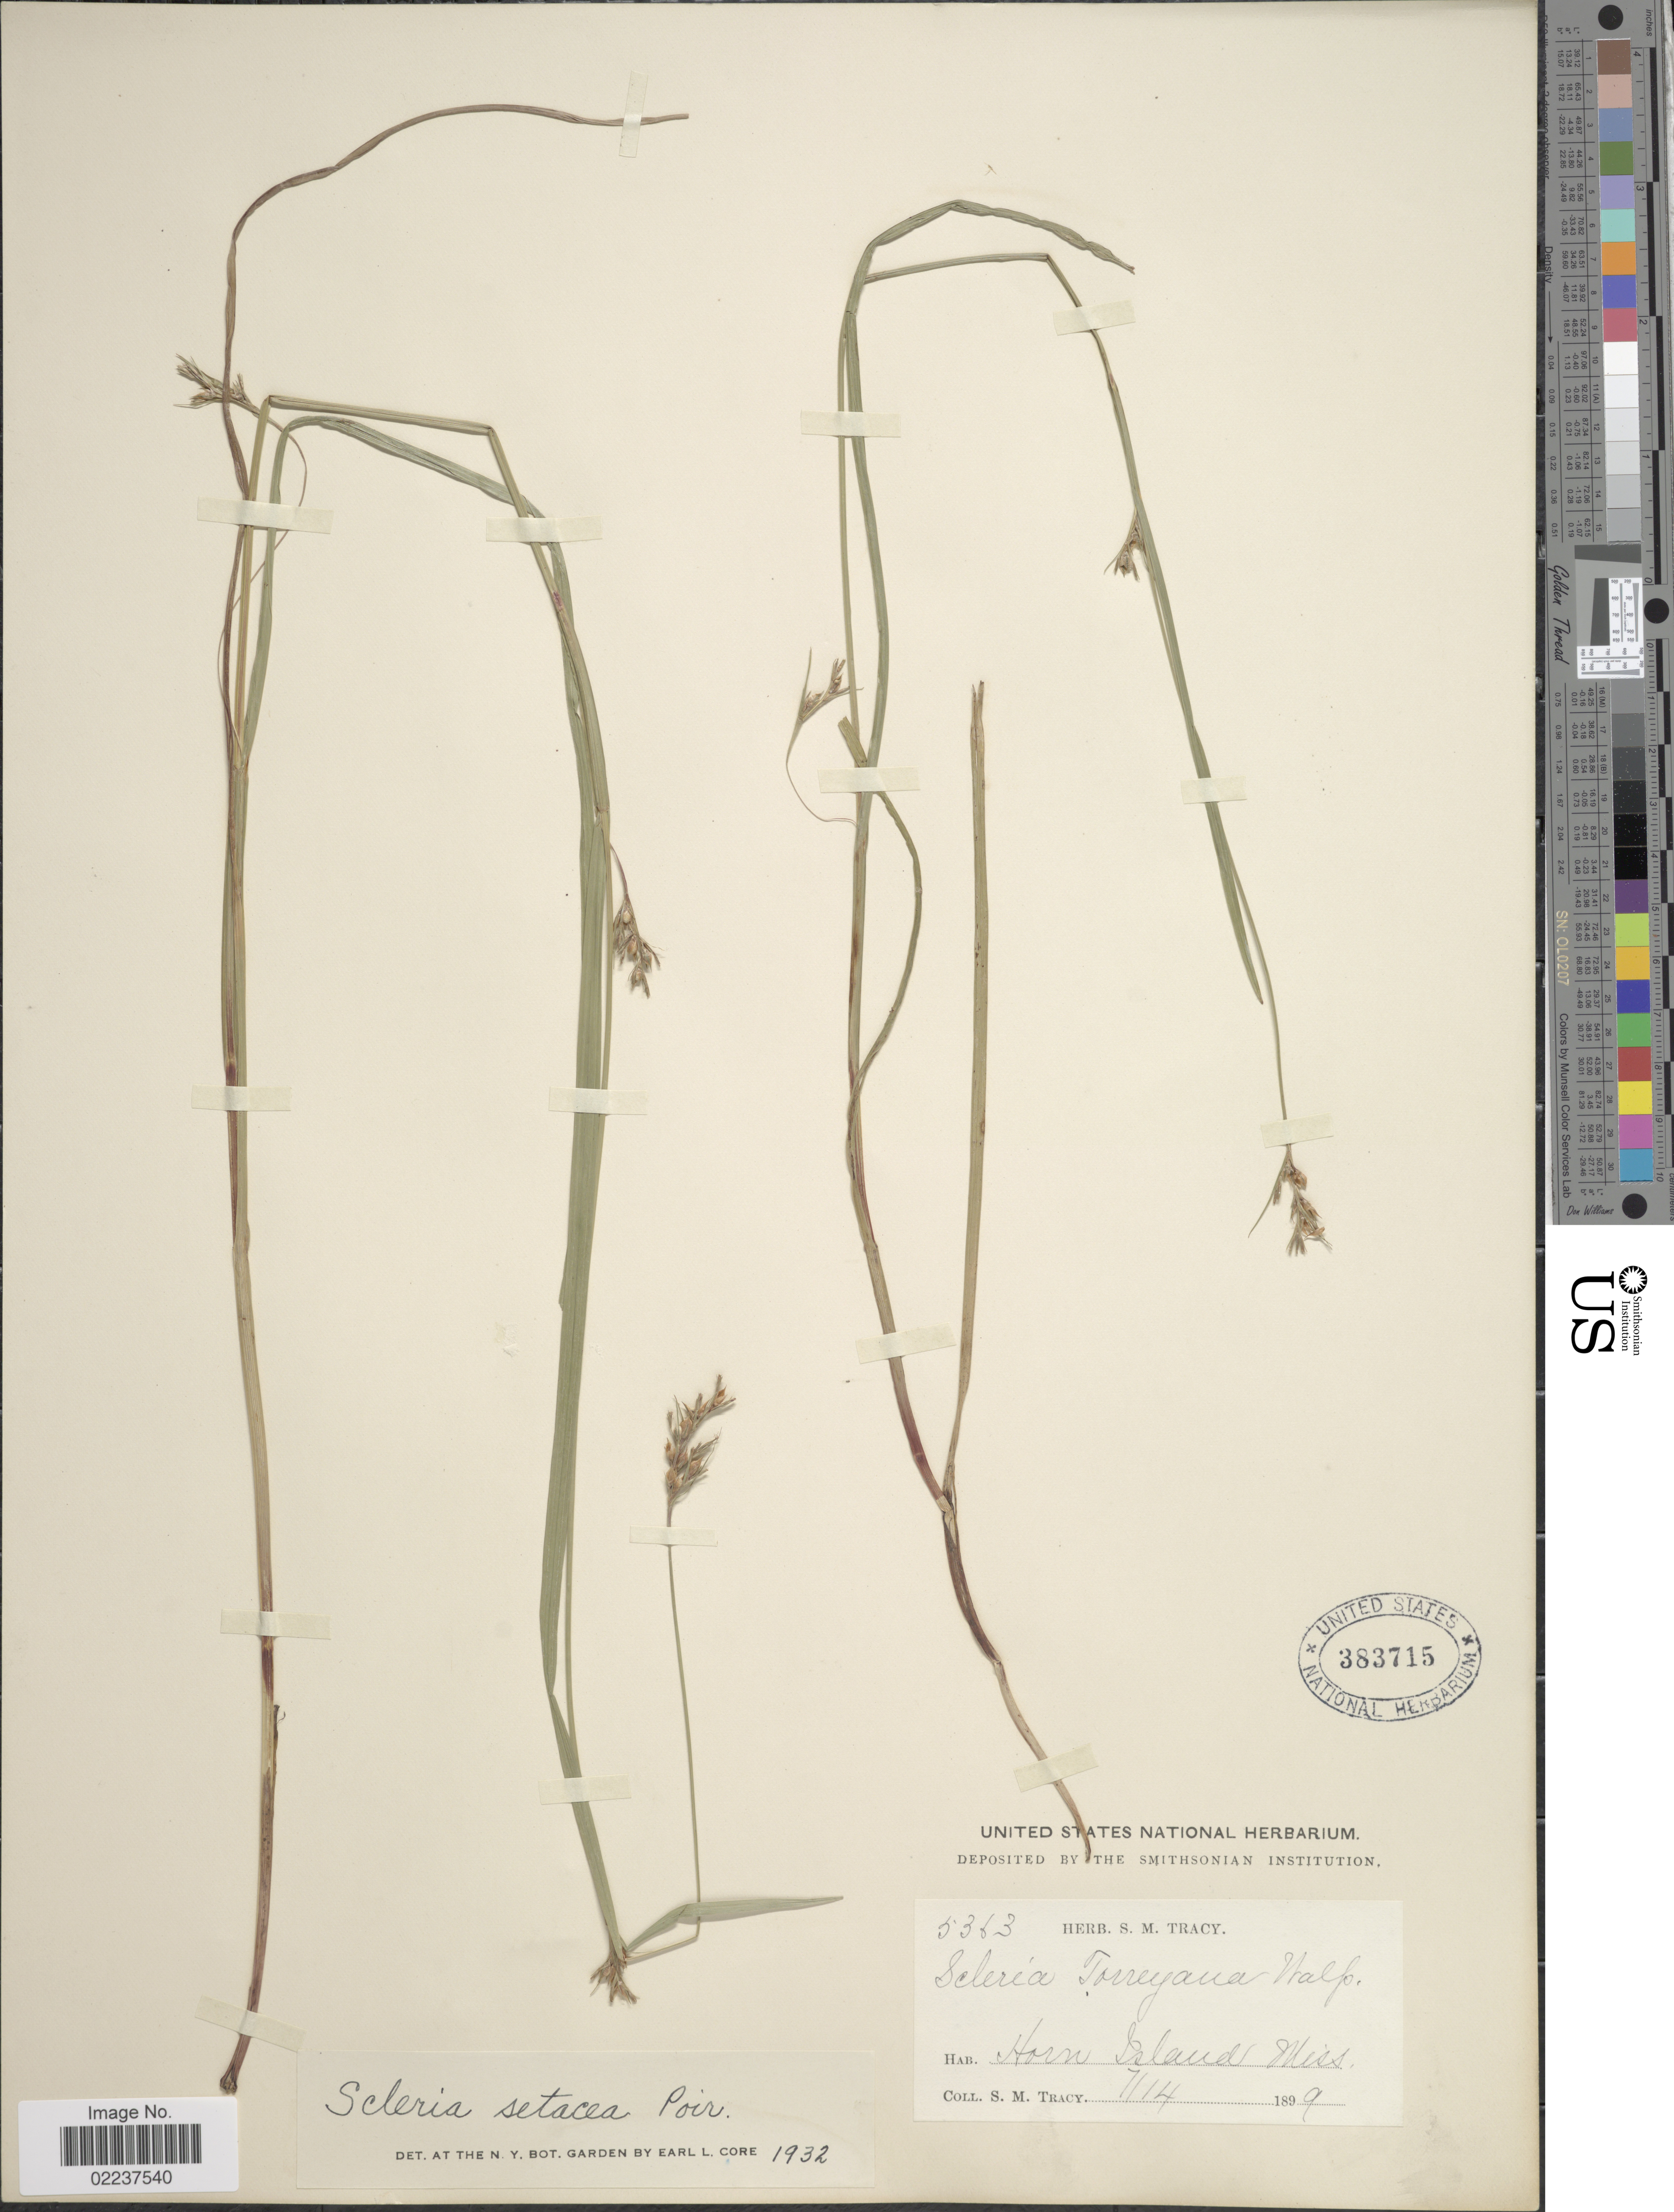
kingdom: Plantae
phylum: Tracheophyta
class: Liliopsida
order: Poales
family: Cyperaceae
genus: Scleria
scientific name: Scleria muehlenbergii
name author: Steud.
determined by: Strong, Mark T., (BOT), Smithsonian Institution - National Museum of Natural History (UNITED STATES)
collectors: S. M. Tracy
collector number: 5363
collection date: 1899-07-14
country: United States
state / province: Mississippi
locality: Horn Island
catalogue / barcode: US 383715